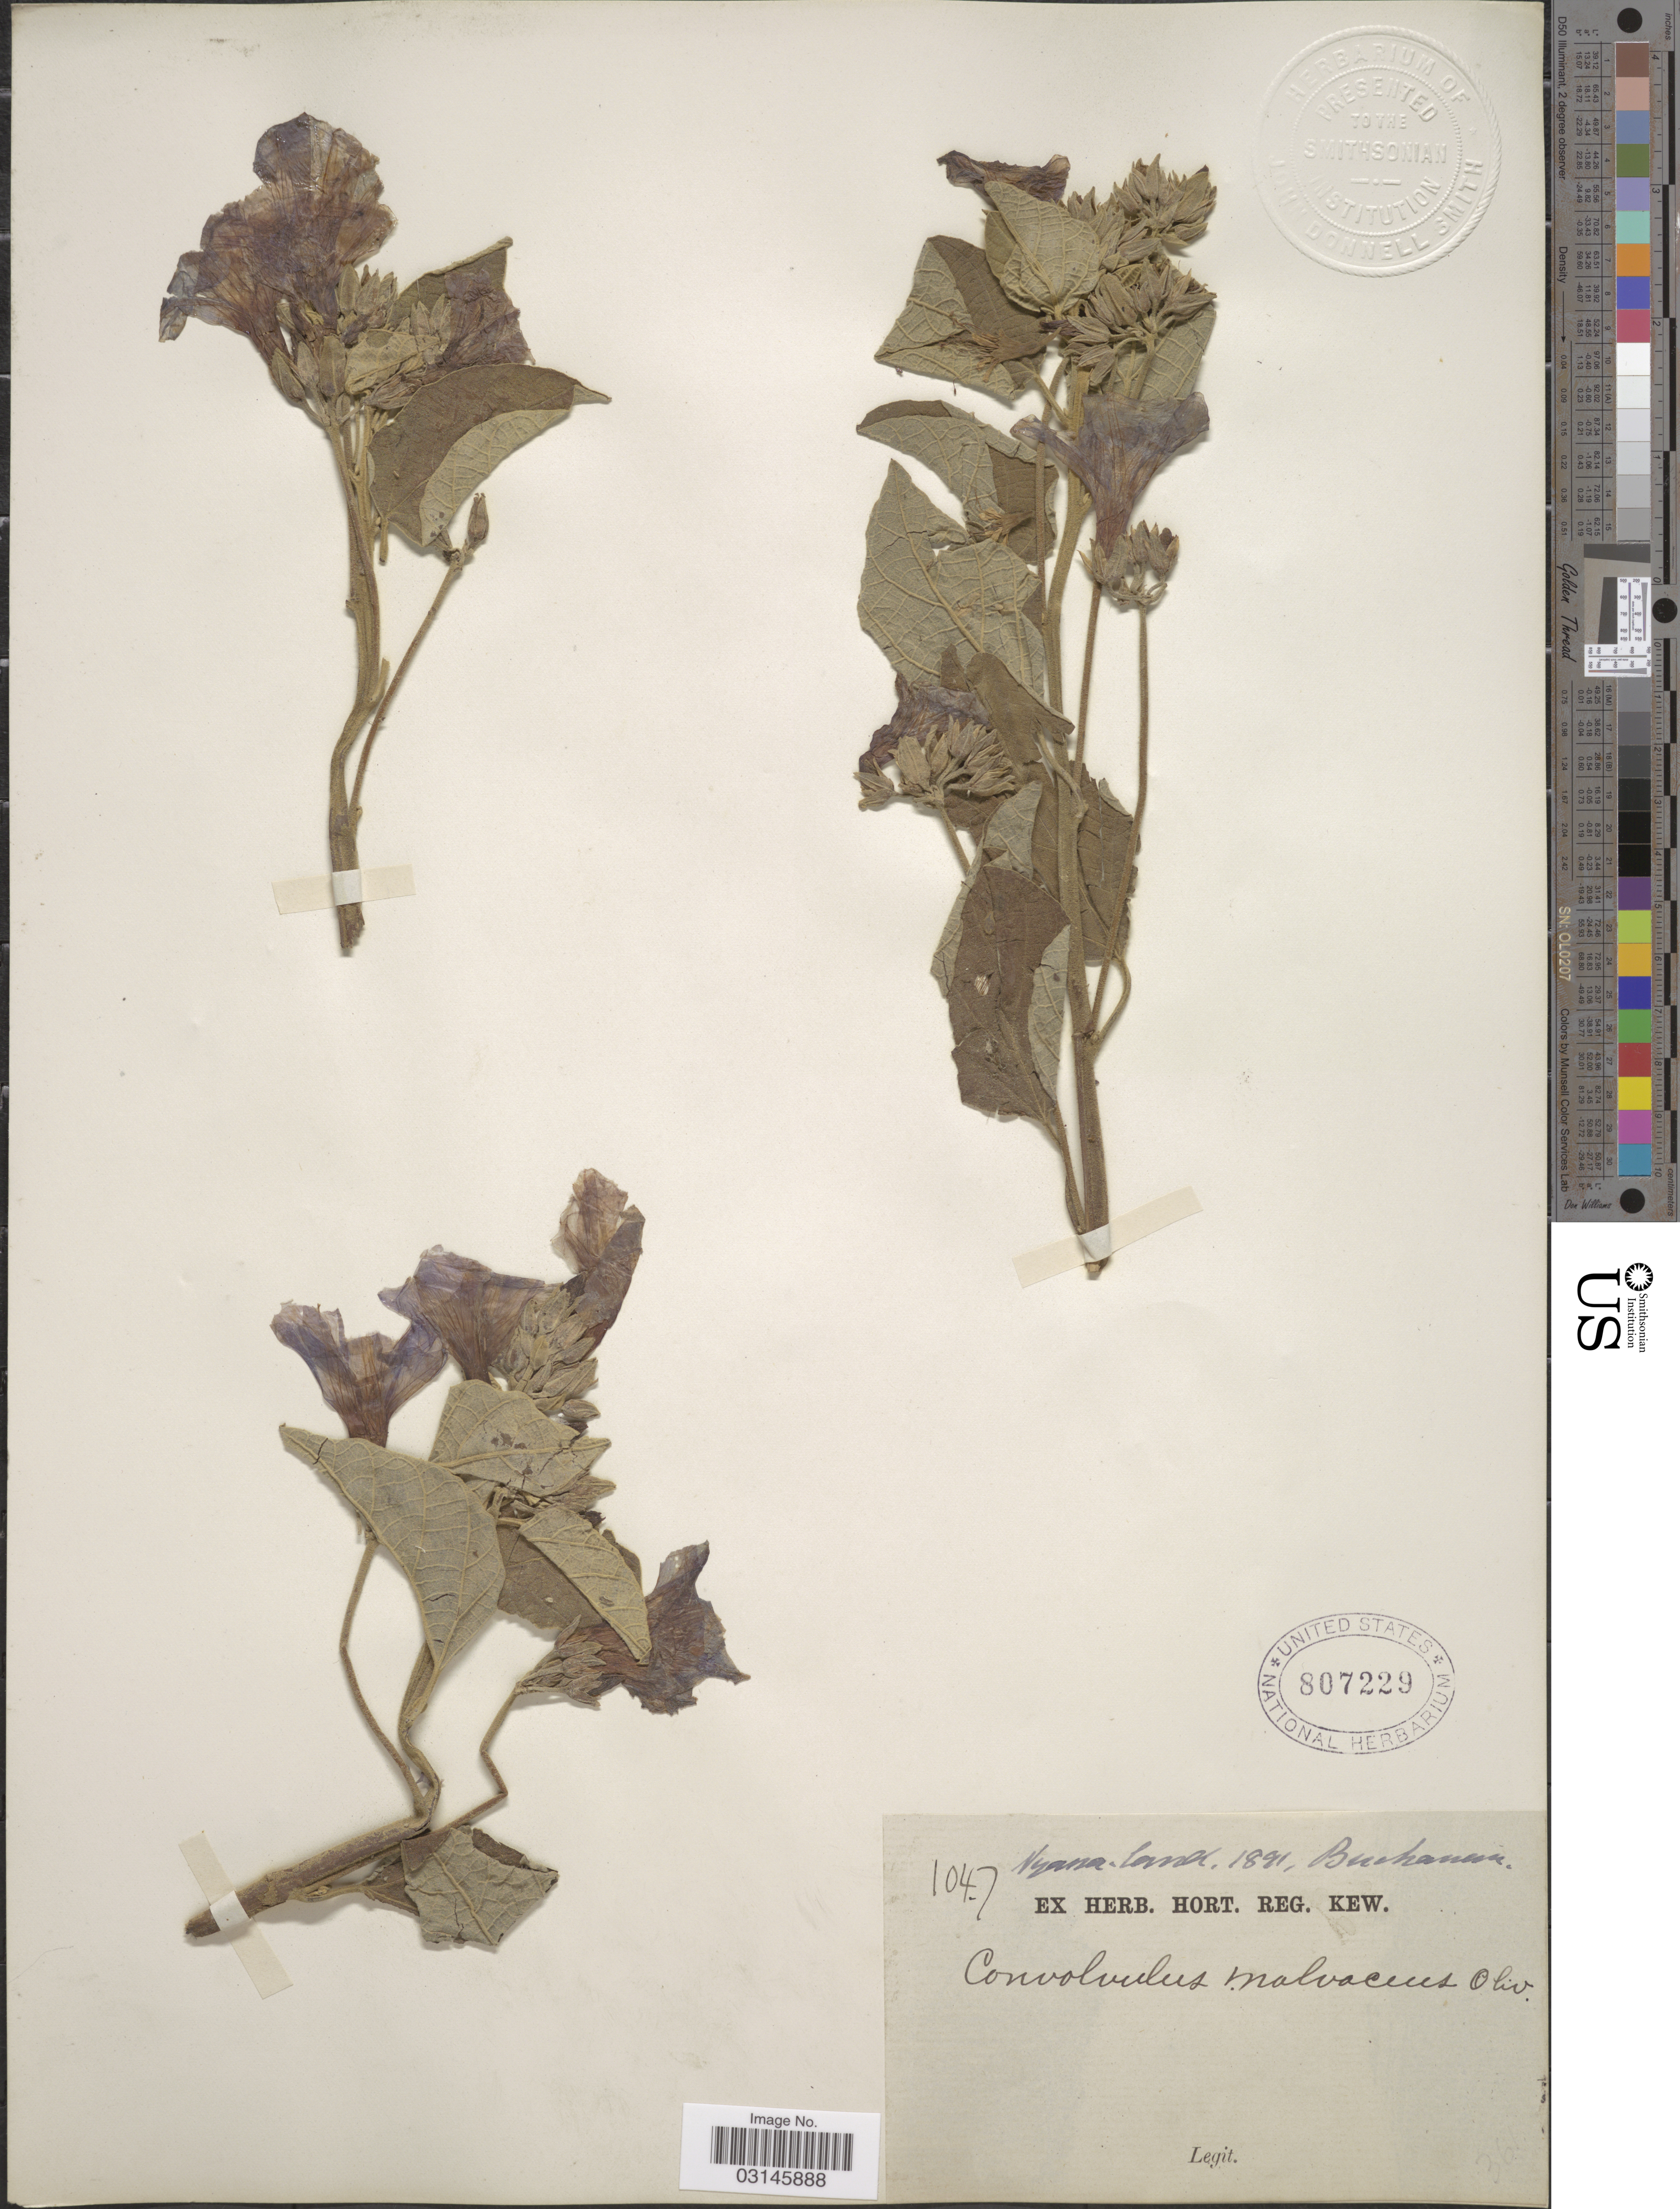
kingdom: Plantae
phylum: Tracheophyta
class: Magnoliopsida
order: Solanales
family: Convolvulaceae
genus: Convolvulus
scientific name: Convolvulus malvaceus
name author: Oliv.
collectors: J. Buchanan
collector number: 1047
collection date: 1891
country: Malawi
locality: Nyasaland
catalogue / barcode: US 807229